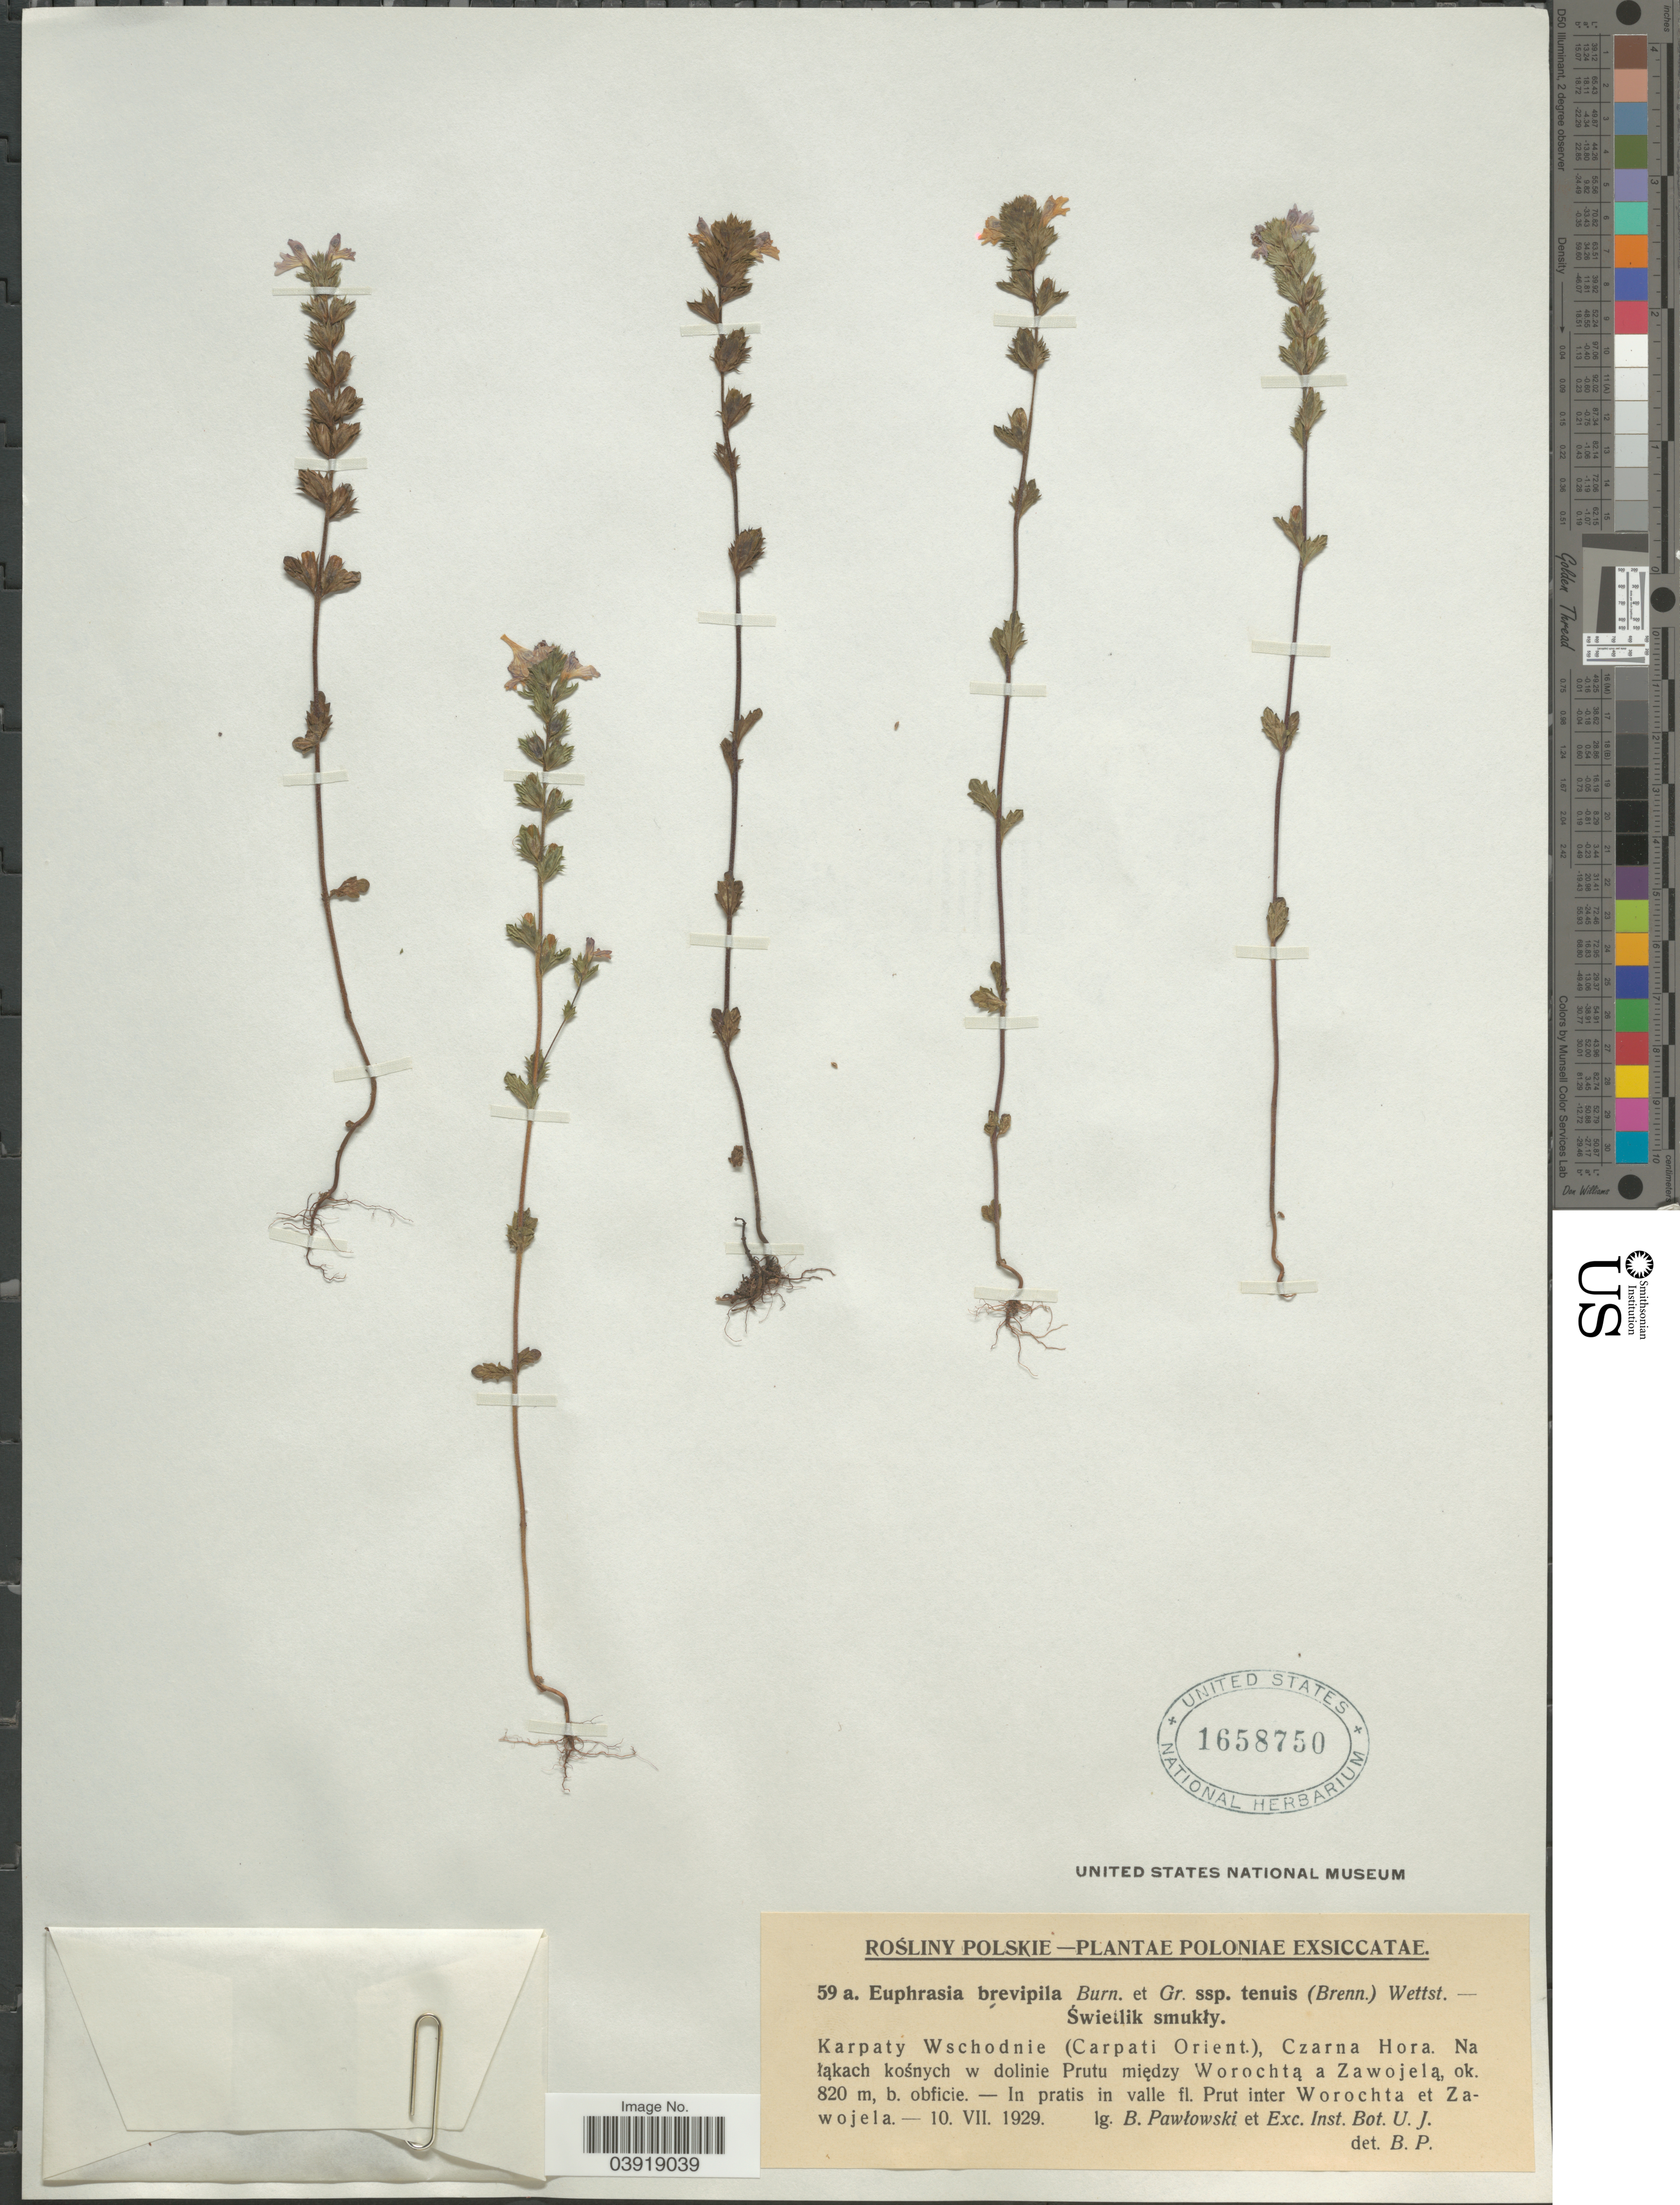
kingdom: Plantae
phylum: Tracheophyta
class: Magnoliopsida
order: Lamiales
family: Orobanchaceae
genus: Euphrasia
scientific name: Euphrasia brevipila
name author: Burn. & Gremli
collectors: B. Pawlowski & Exch. Inst. Bot. U.J.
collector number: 59a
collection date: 1929-07-10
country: Poland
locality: Poloniae. Karpaty Wschodnie (Carpati Orient.), Czarna Hora. Na łąkach kośnych w dolinie Prutu między Worochtą a Zawojelą, ok. In pratis in valle fl. Prut inter Worochta et Zawojela.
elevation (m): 820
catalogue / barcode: US 1658750